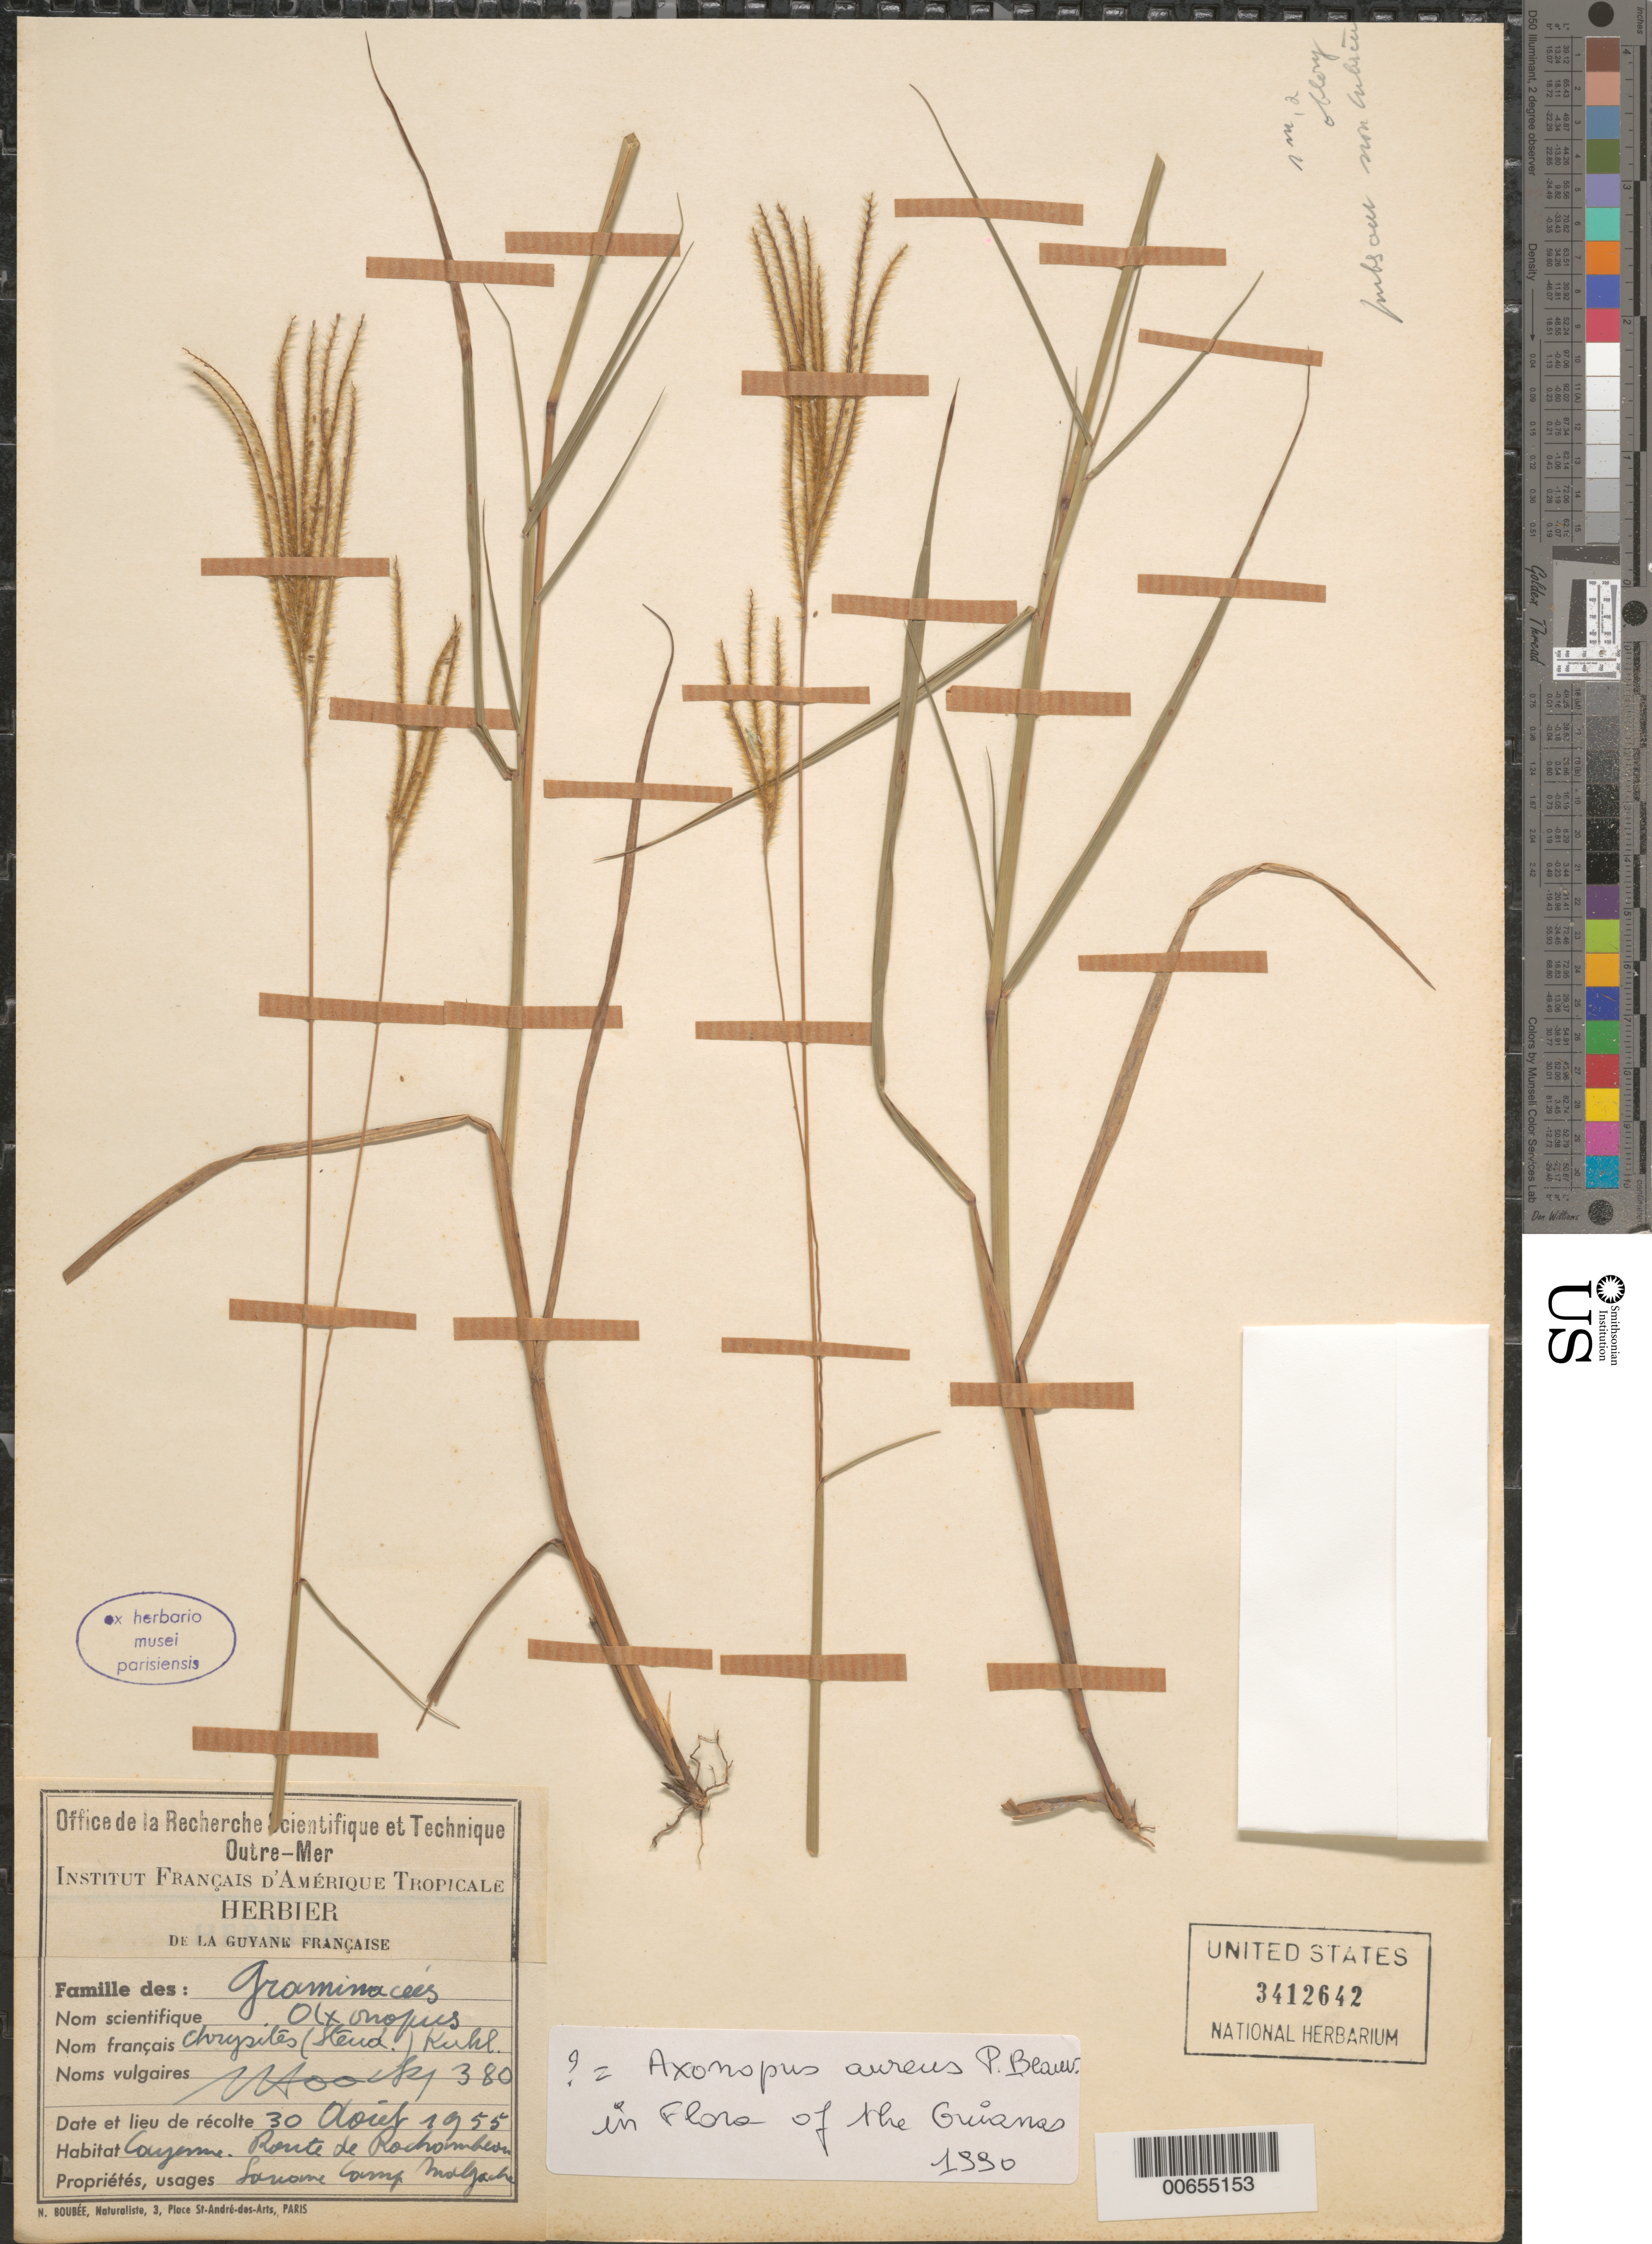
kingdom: Plantae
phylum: Tracheophyta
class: Liliopsida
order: Poales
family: Poaceae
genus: Axonopus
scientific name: Axonopus chrysites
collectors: J. Hoock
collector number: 380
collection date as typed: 30-Aug-55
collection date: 1955-08-30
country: French Guiana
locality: Route de Rochambeau, savane Camp Malgache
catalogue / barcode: US 3412642